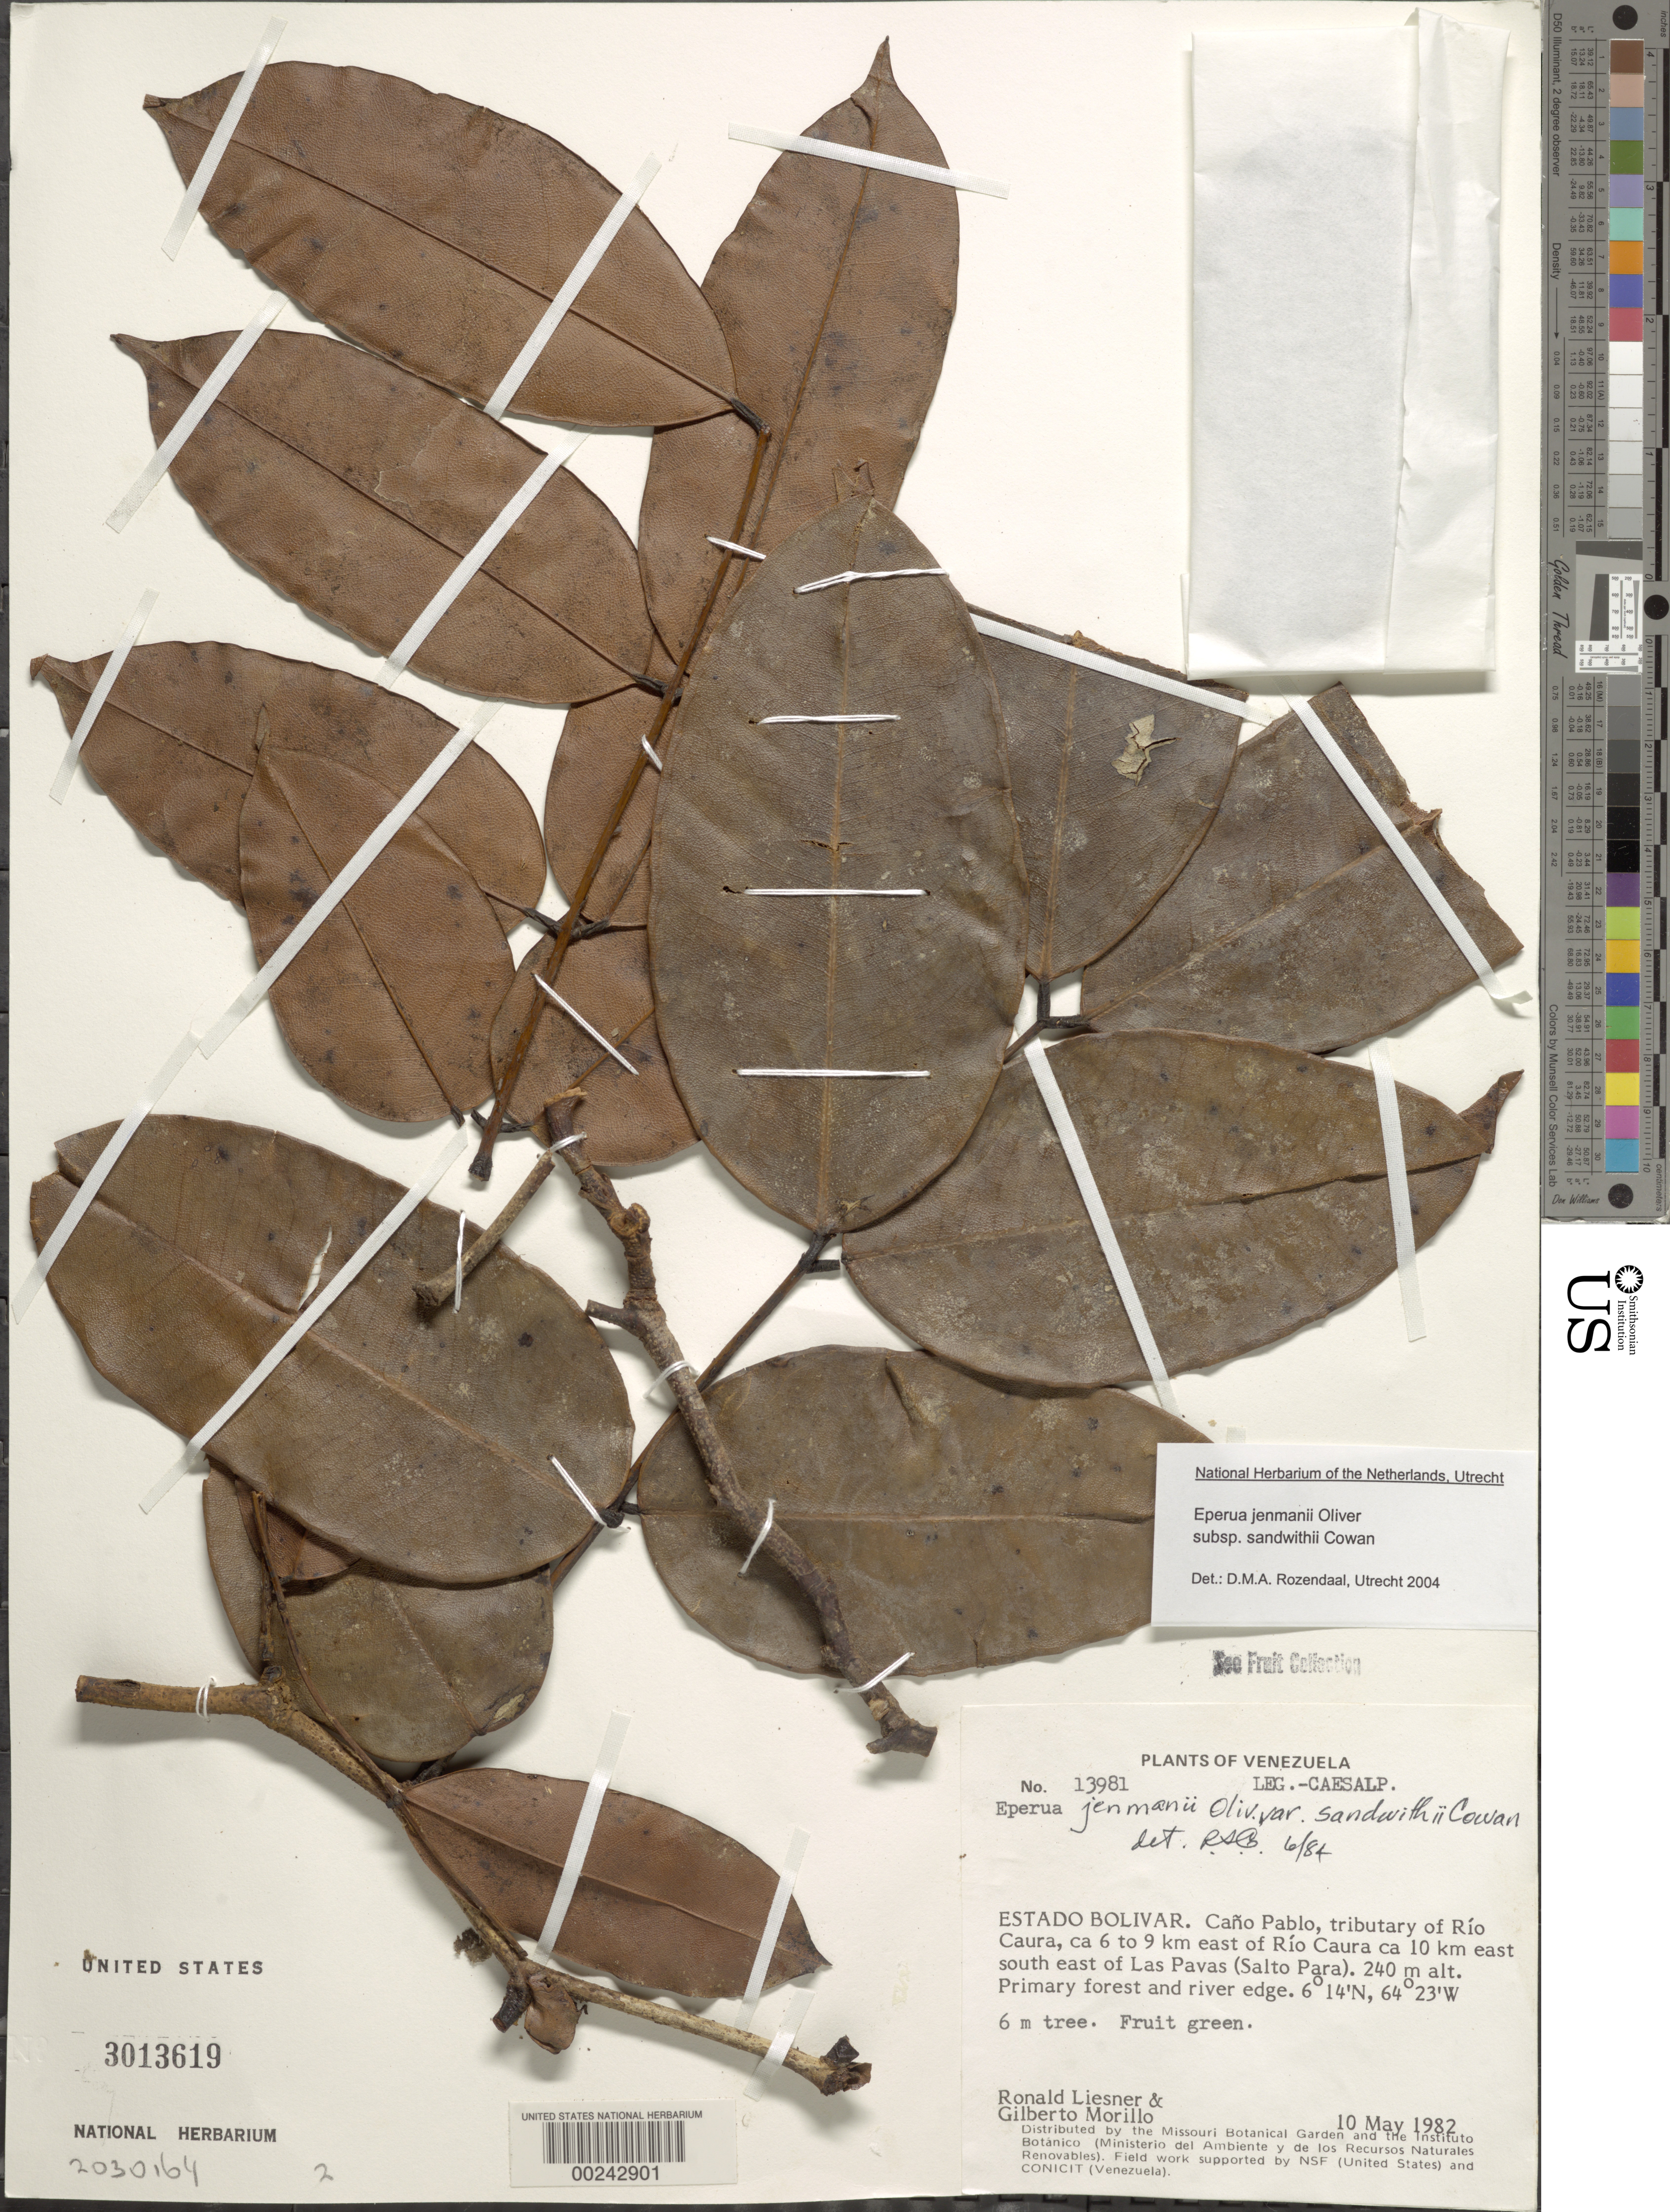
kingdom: Plantae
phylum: Tracheophyta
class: Magnoliopsida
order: Fabales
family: Fabaceae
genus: Eperua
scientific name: Eperua jenmanii subsp. sandwithii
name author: R.S. Cowan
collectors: R. L. Liesner & G. N. Morillo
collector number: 13981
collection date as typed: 10 May 1982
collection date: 1982-05-10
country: Venezuela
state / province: Bolivar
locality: Cano pablo, tributary of rio caura, ca 6-9 km ese of las pavas (salto para)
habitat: Primary forest and river edge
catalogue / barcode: US 3013619